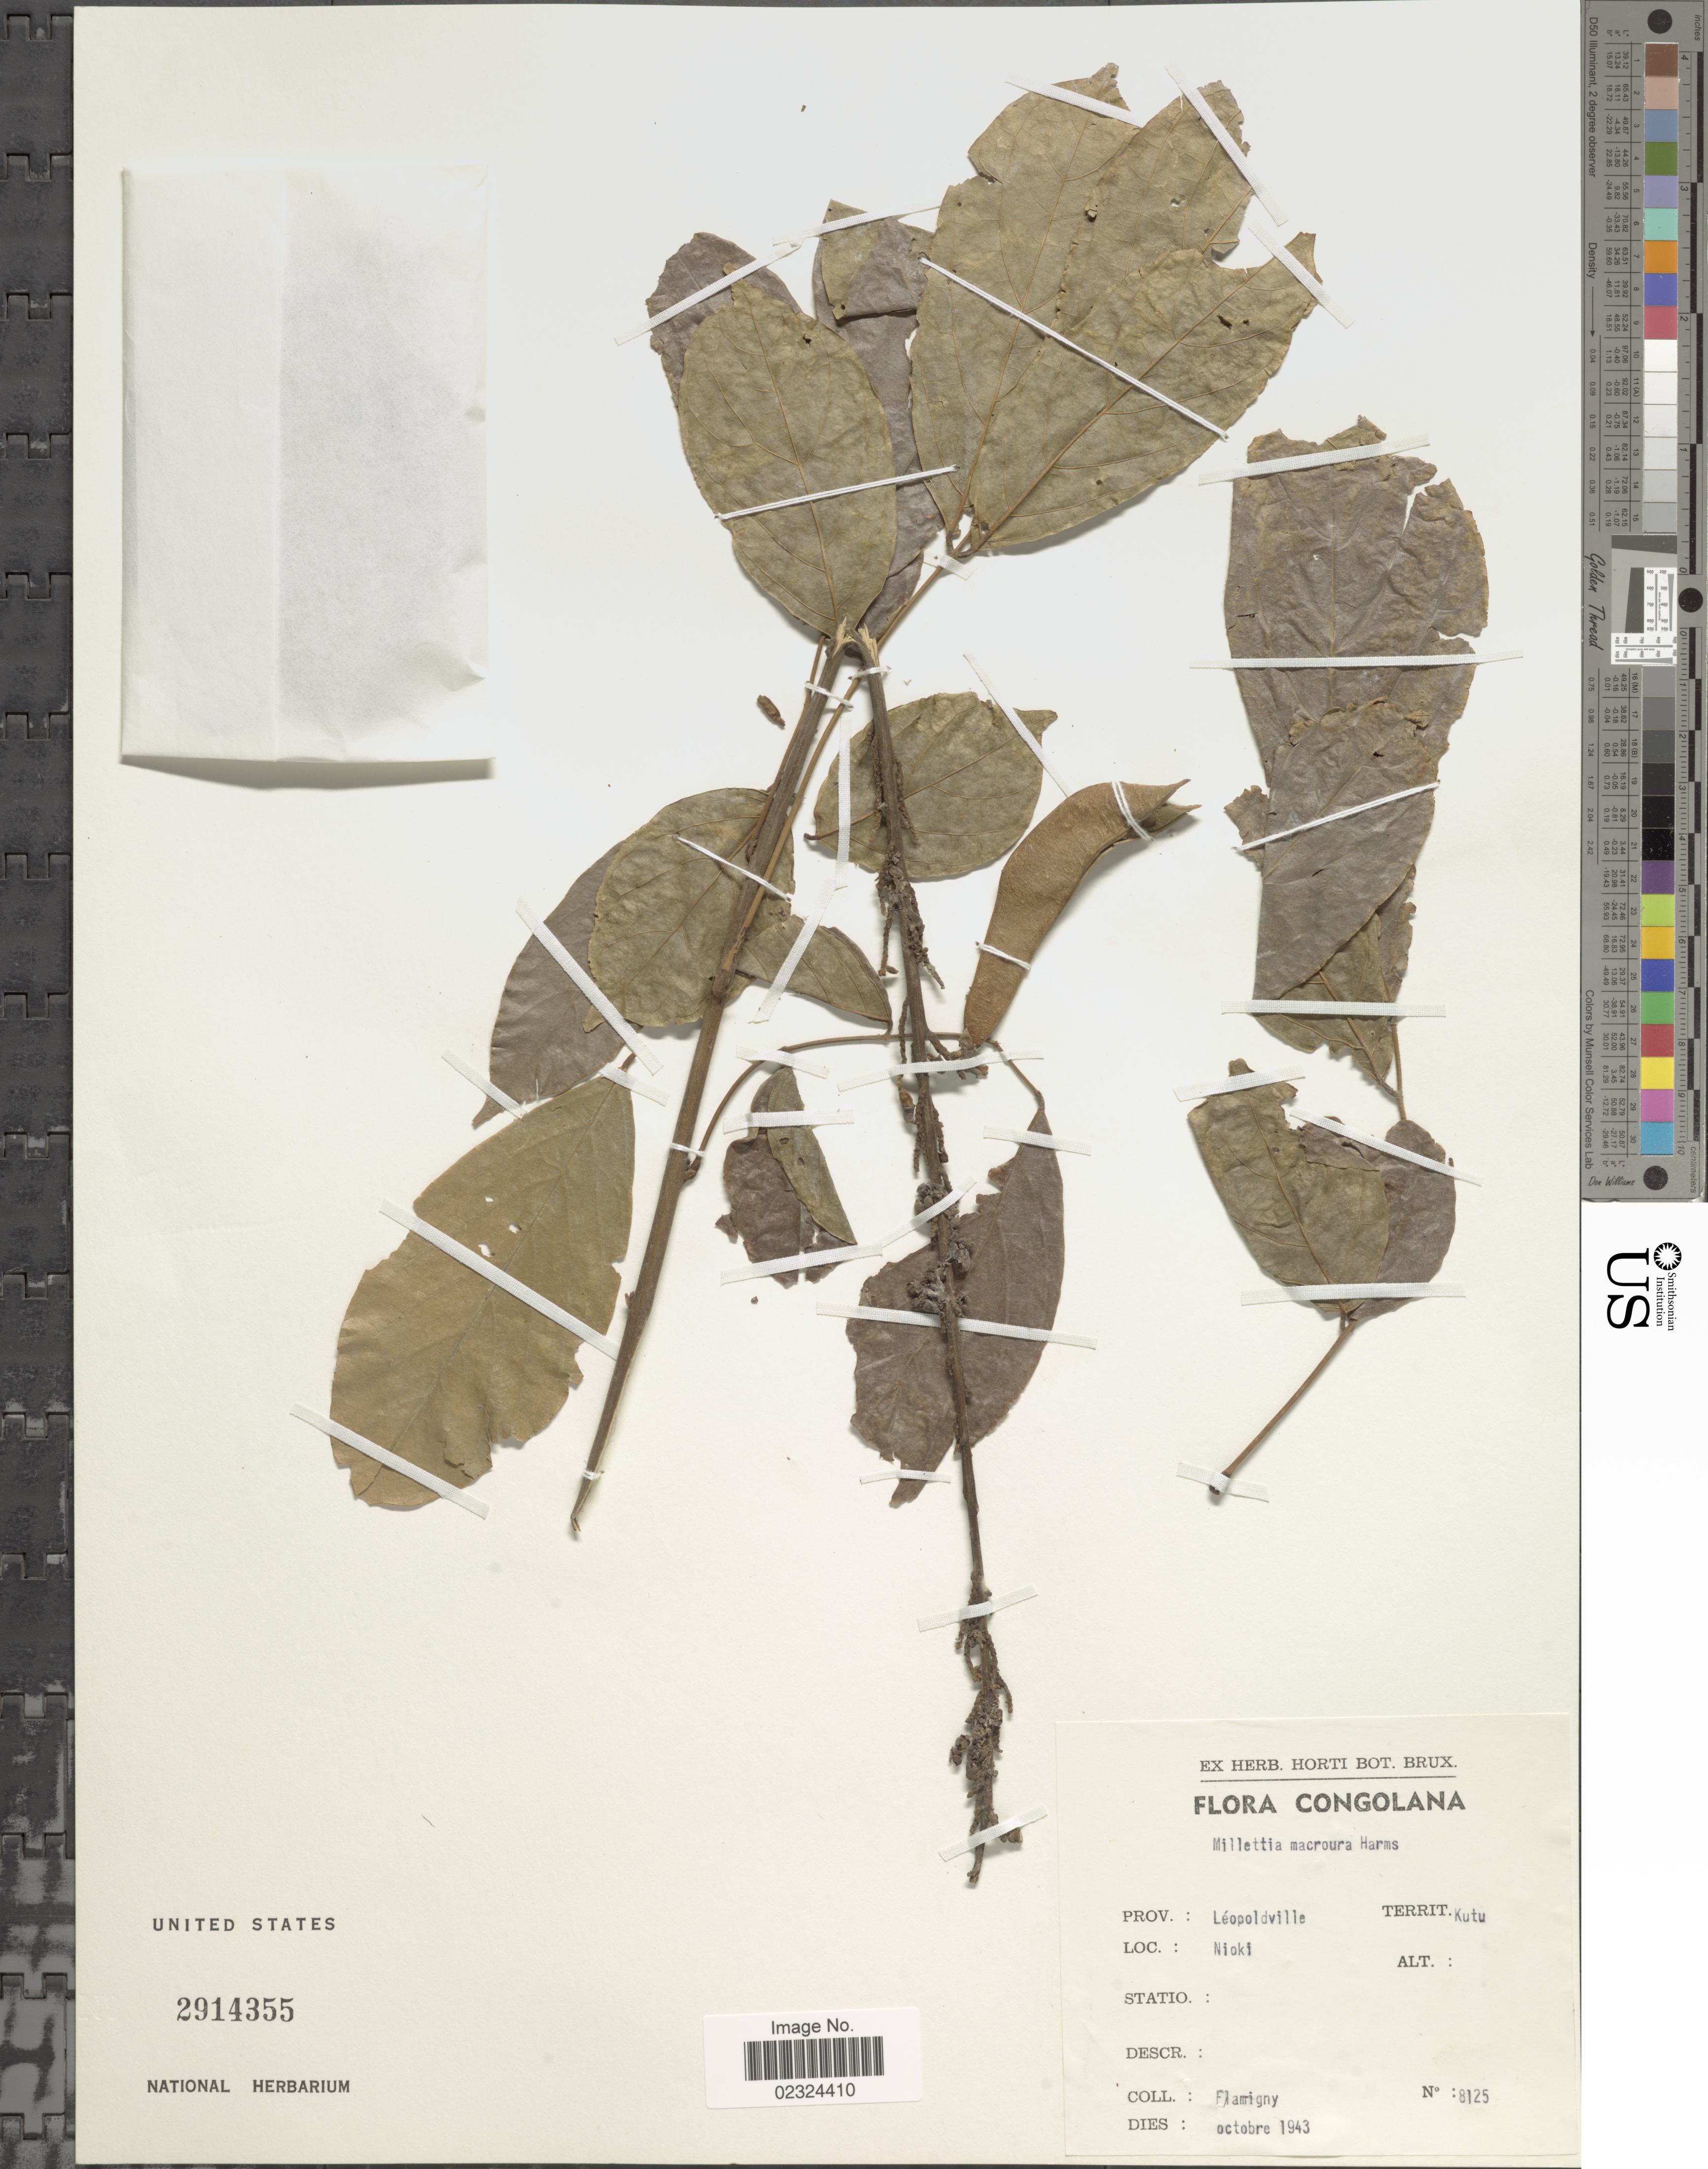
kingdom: Plantae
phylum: Tracheophyta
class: Magnoliopsida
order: Fabales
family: Fabaceae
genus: Millettia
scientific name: Millettia macroura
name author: Harms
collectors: Flamigny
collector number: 8125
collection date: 1943-10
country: Congo, Democratic Republic of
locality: Congolana. Leopoldville. Territ.: Kutu. Nioki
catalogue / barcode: US 2914355